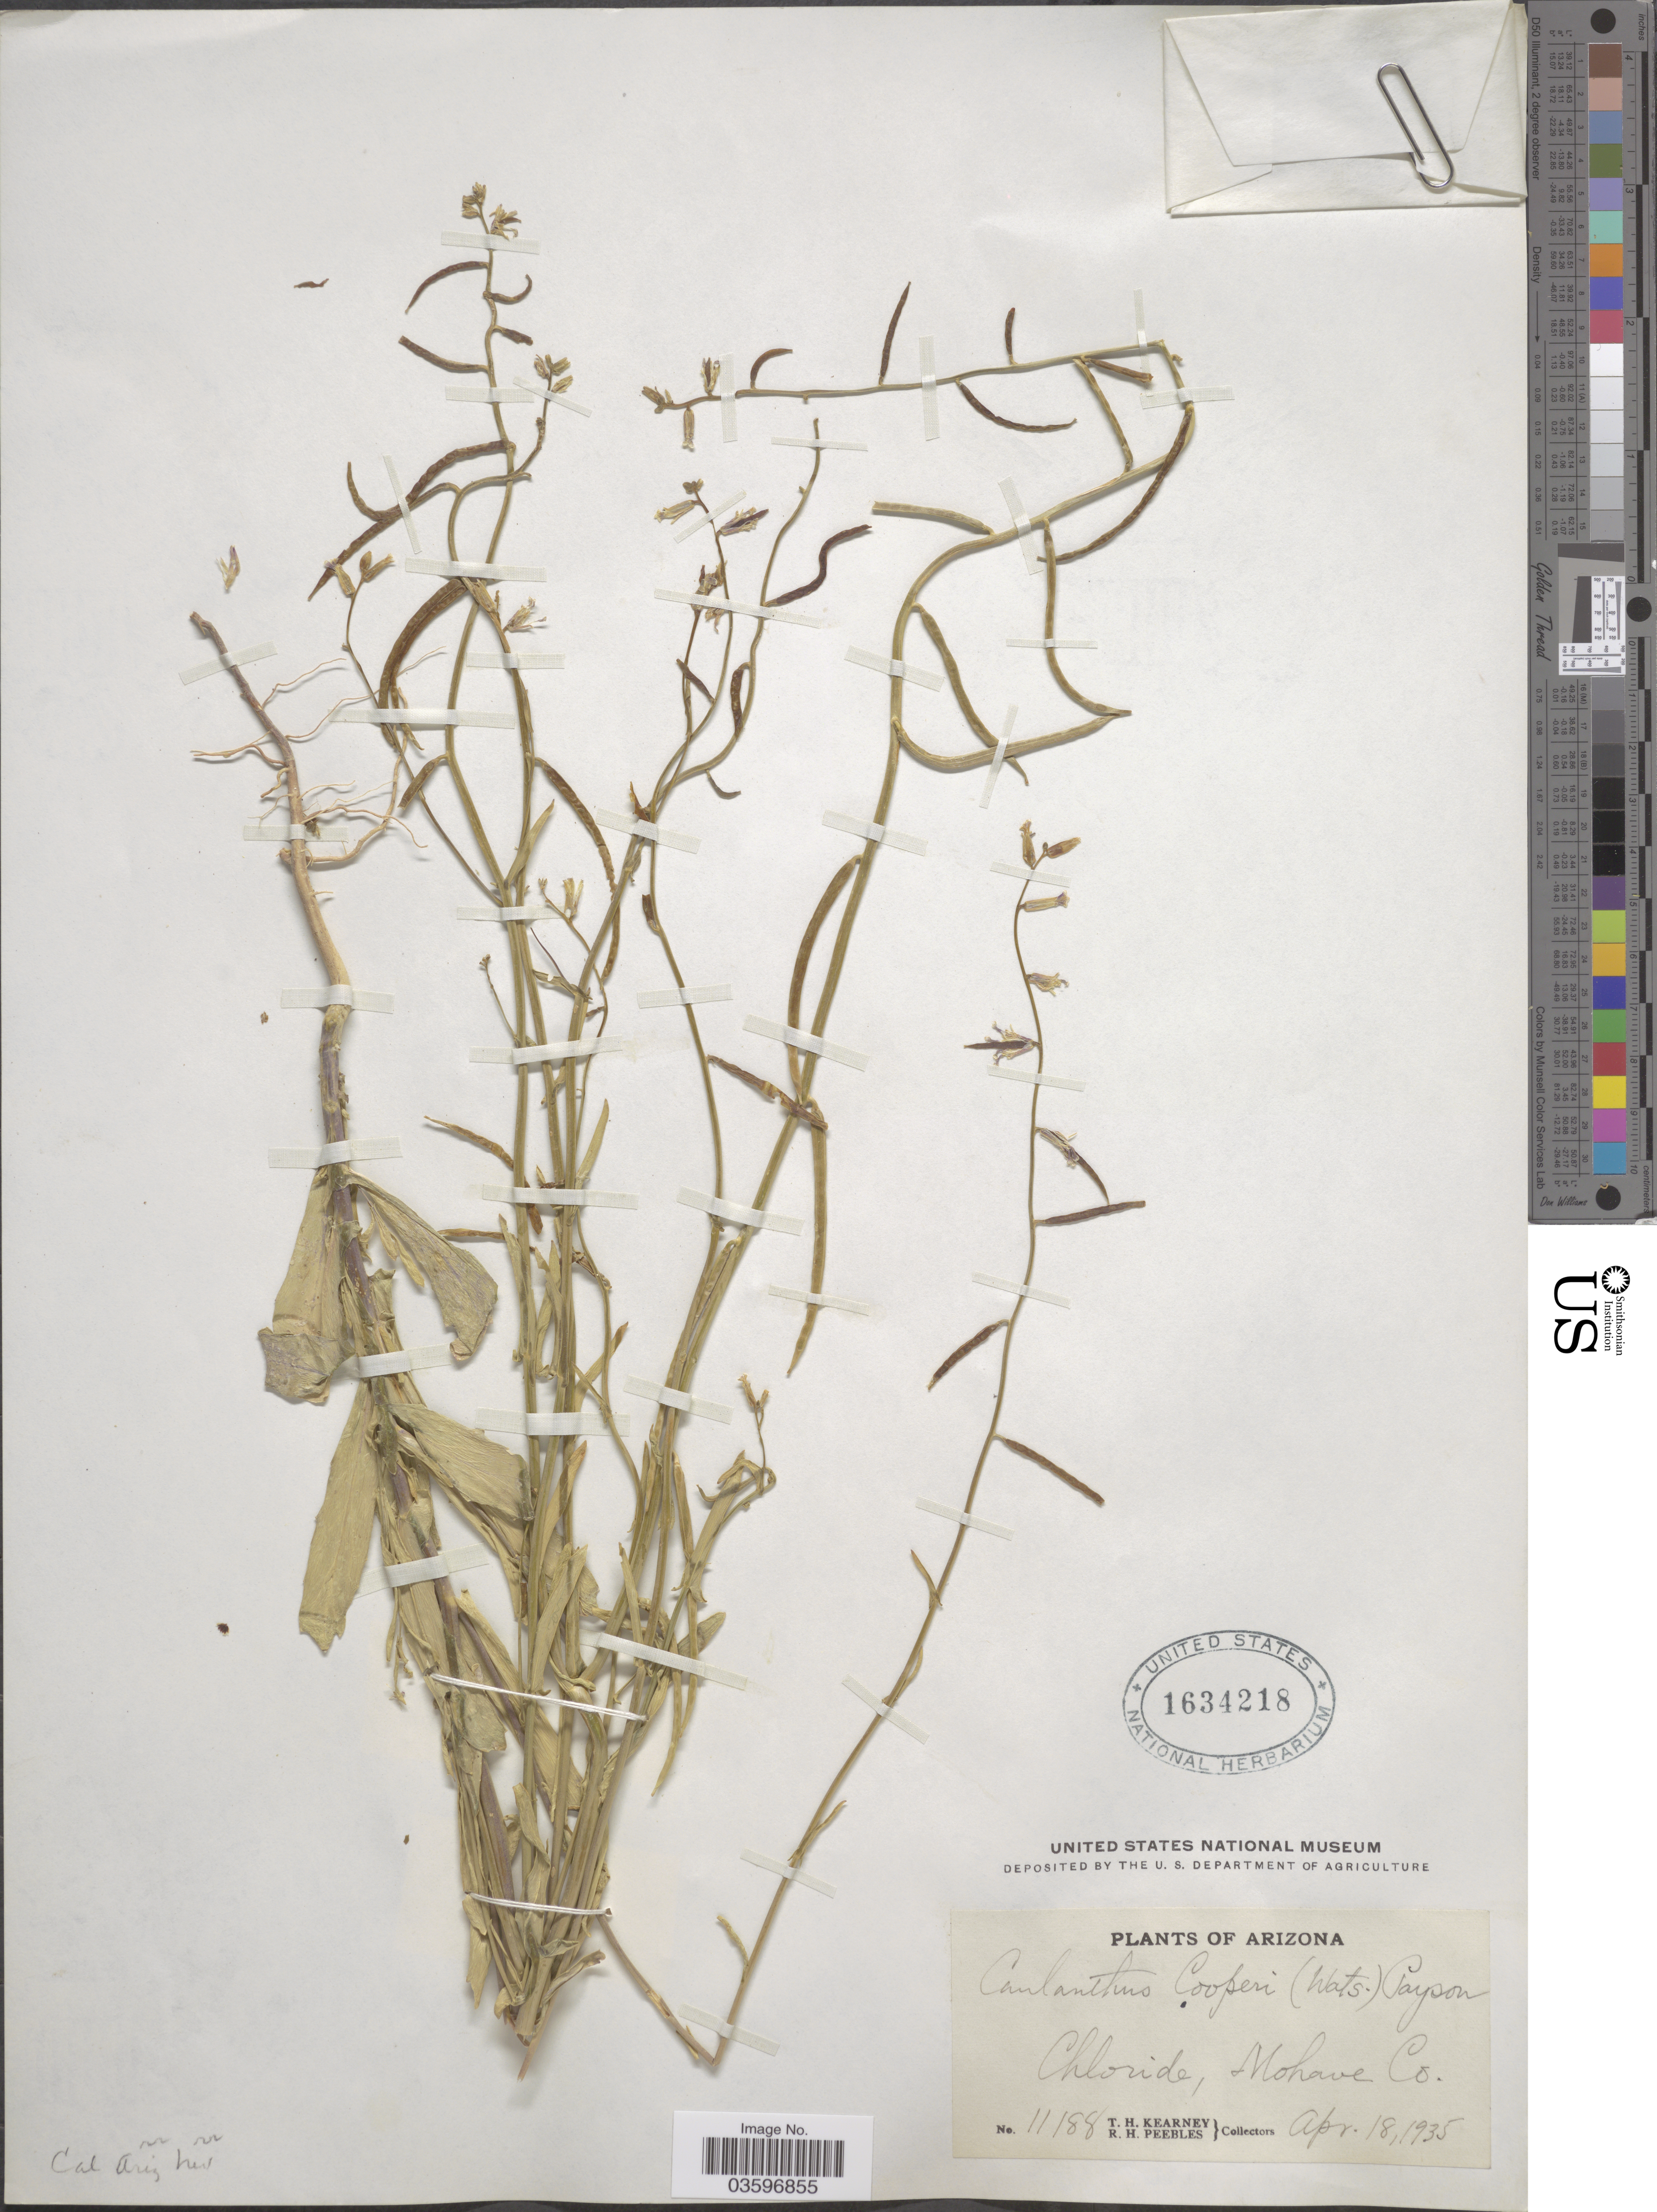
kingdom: Plantae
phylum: Tracheophyta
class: Magnoliopsida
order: Brassicales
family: Brassicaceae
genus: Caulanthus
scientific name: Caulanthus cooperi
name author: (S. Watson) Payson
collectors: T. H. Kearney & R. H. Peebles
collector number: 11188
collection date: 1935-04-18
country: United States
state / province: Arizona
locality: Chloride, Mohave Co.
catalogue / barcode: US 1634218